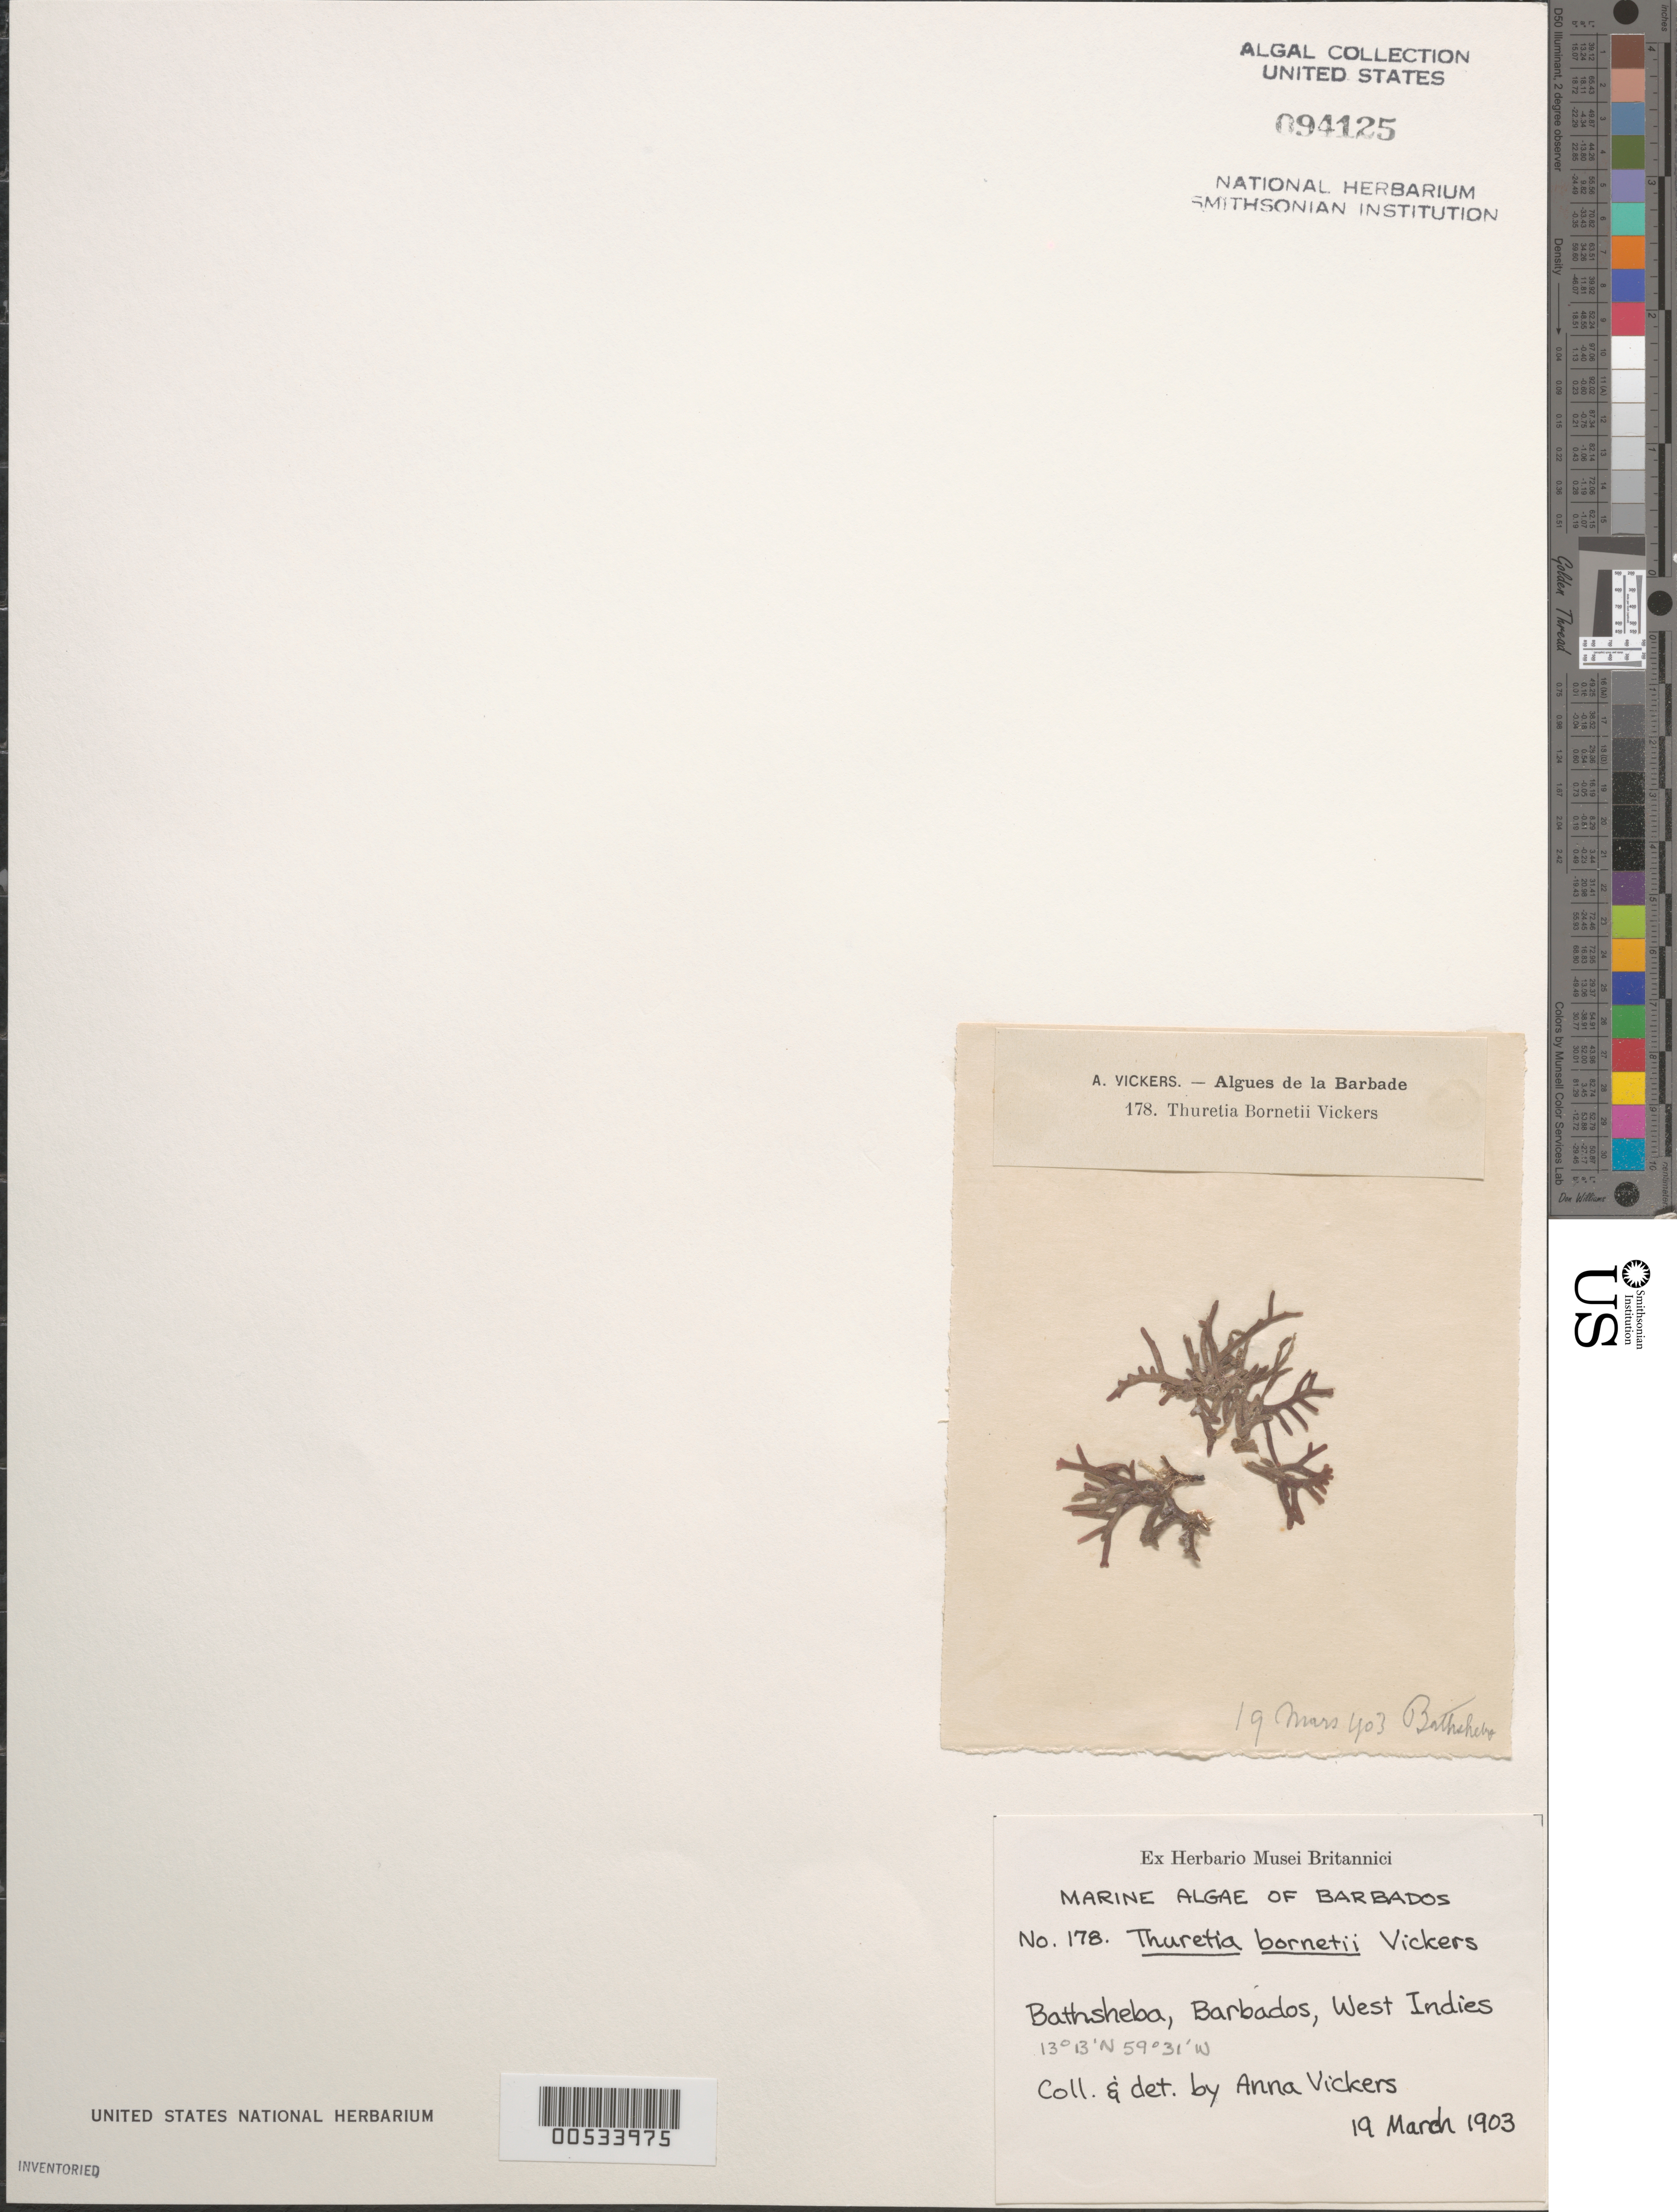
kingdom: Plantae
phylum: Rhodophyta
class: Florideophyceae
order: Ceramiales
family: Dasyaceae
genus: Thuretia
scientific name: Thuretia bornetii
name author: Vickers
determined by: Vickers, A.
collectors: A. Vickers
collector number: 178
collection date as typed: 19 Mar 1903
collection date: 1903-03-19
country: Barbados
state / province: Saint Joseph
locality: Bathsheba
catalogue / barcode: US 94125